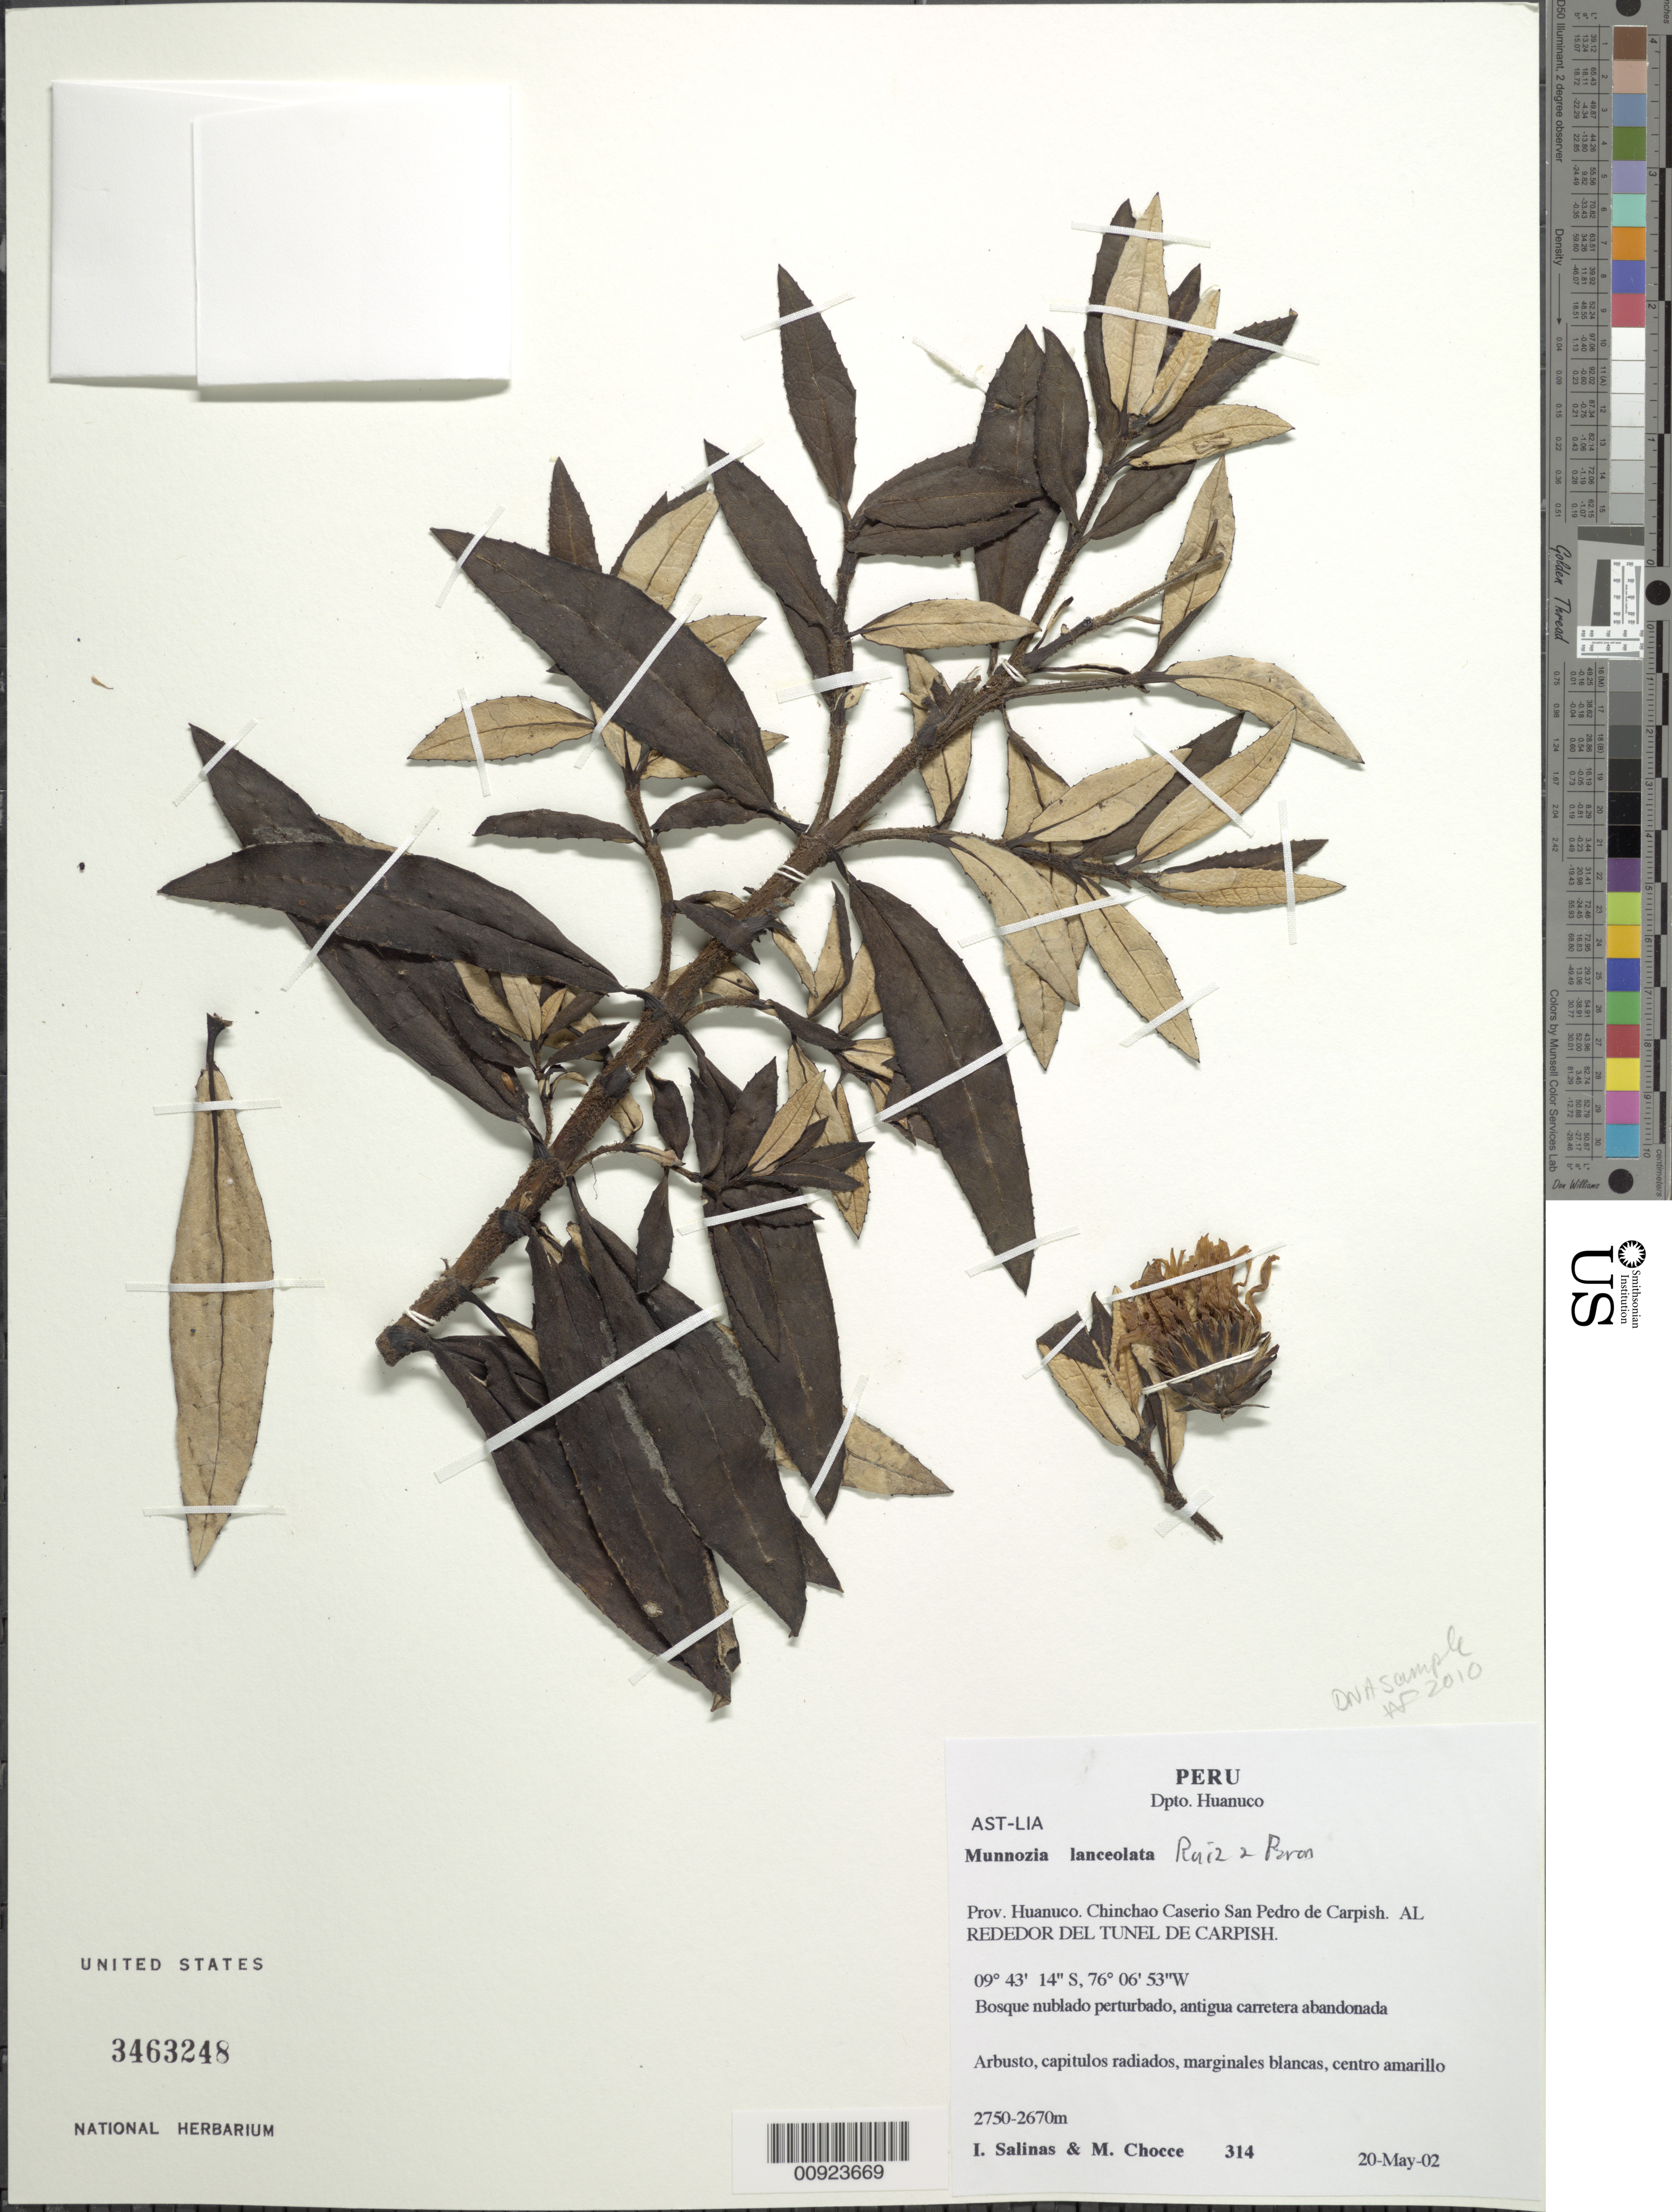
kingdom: Plantae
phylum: Tracheophyta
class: Magnoliopsida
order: Asterales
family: Asteraceae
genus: Munnozia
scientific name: Munnozia lanceolata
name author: Ruiz & Pav.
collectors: I. Salinas & M. Chocce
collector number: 314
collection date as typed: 20 May 2002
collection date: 2002-05-20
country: Peru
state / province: Huánuco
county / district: Huánuco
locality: Chinchao Caserio San Pedro de Carpish. Al rededor del tunel de Carpish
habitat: Bosque nublado perturbado, antigua carretera abandonada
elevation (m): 2750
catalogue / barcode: US 3463248